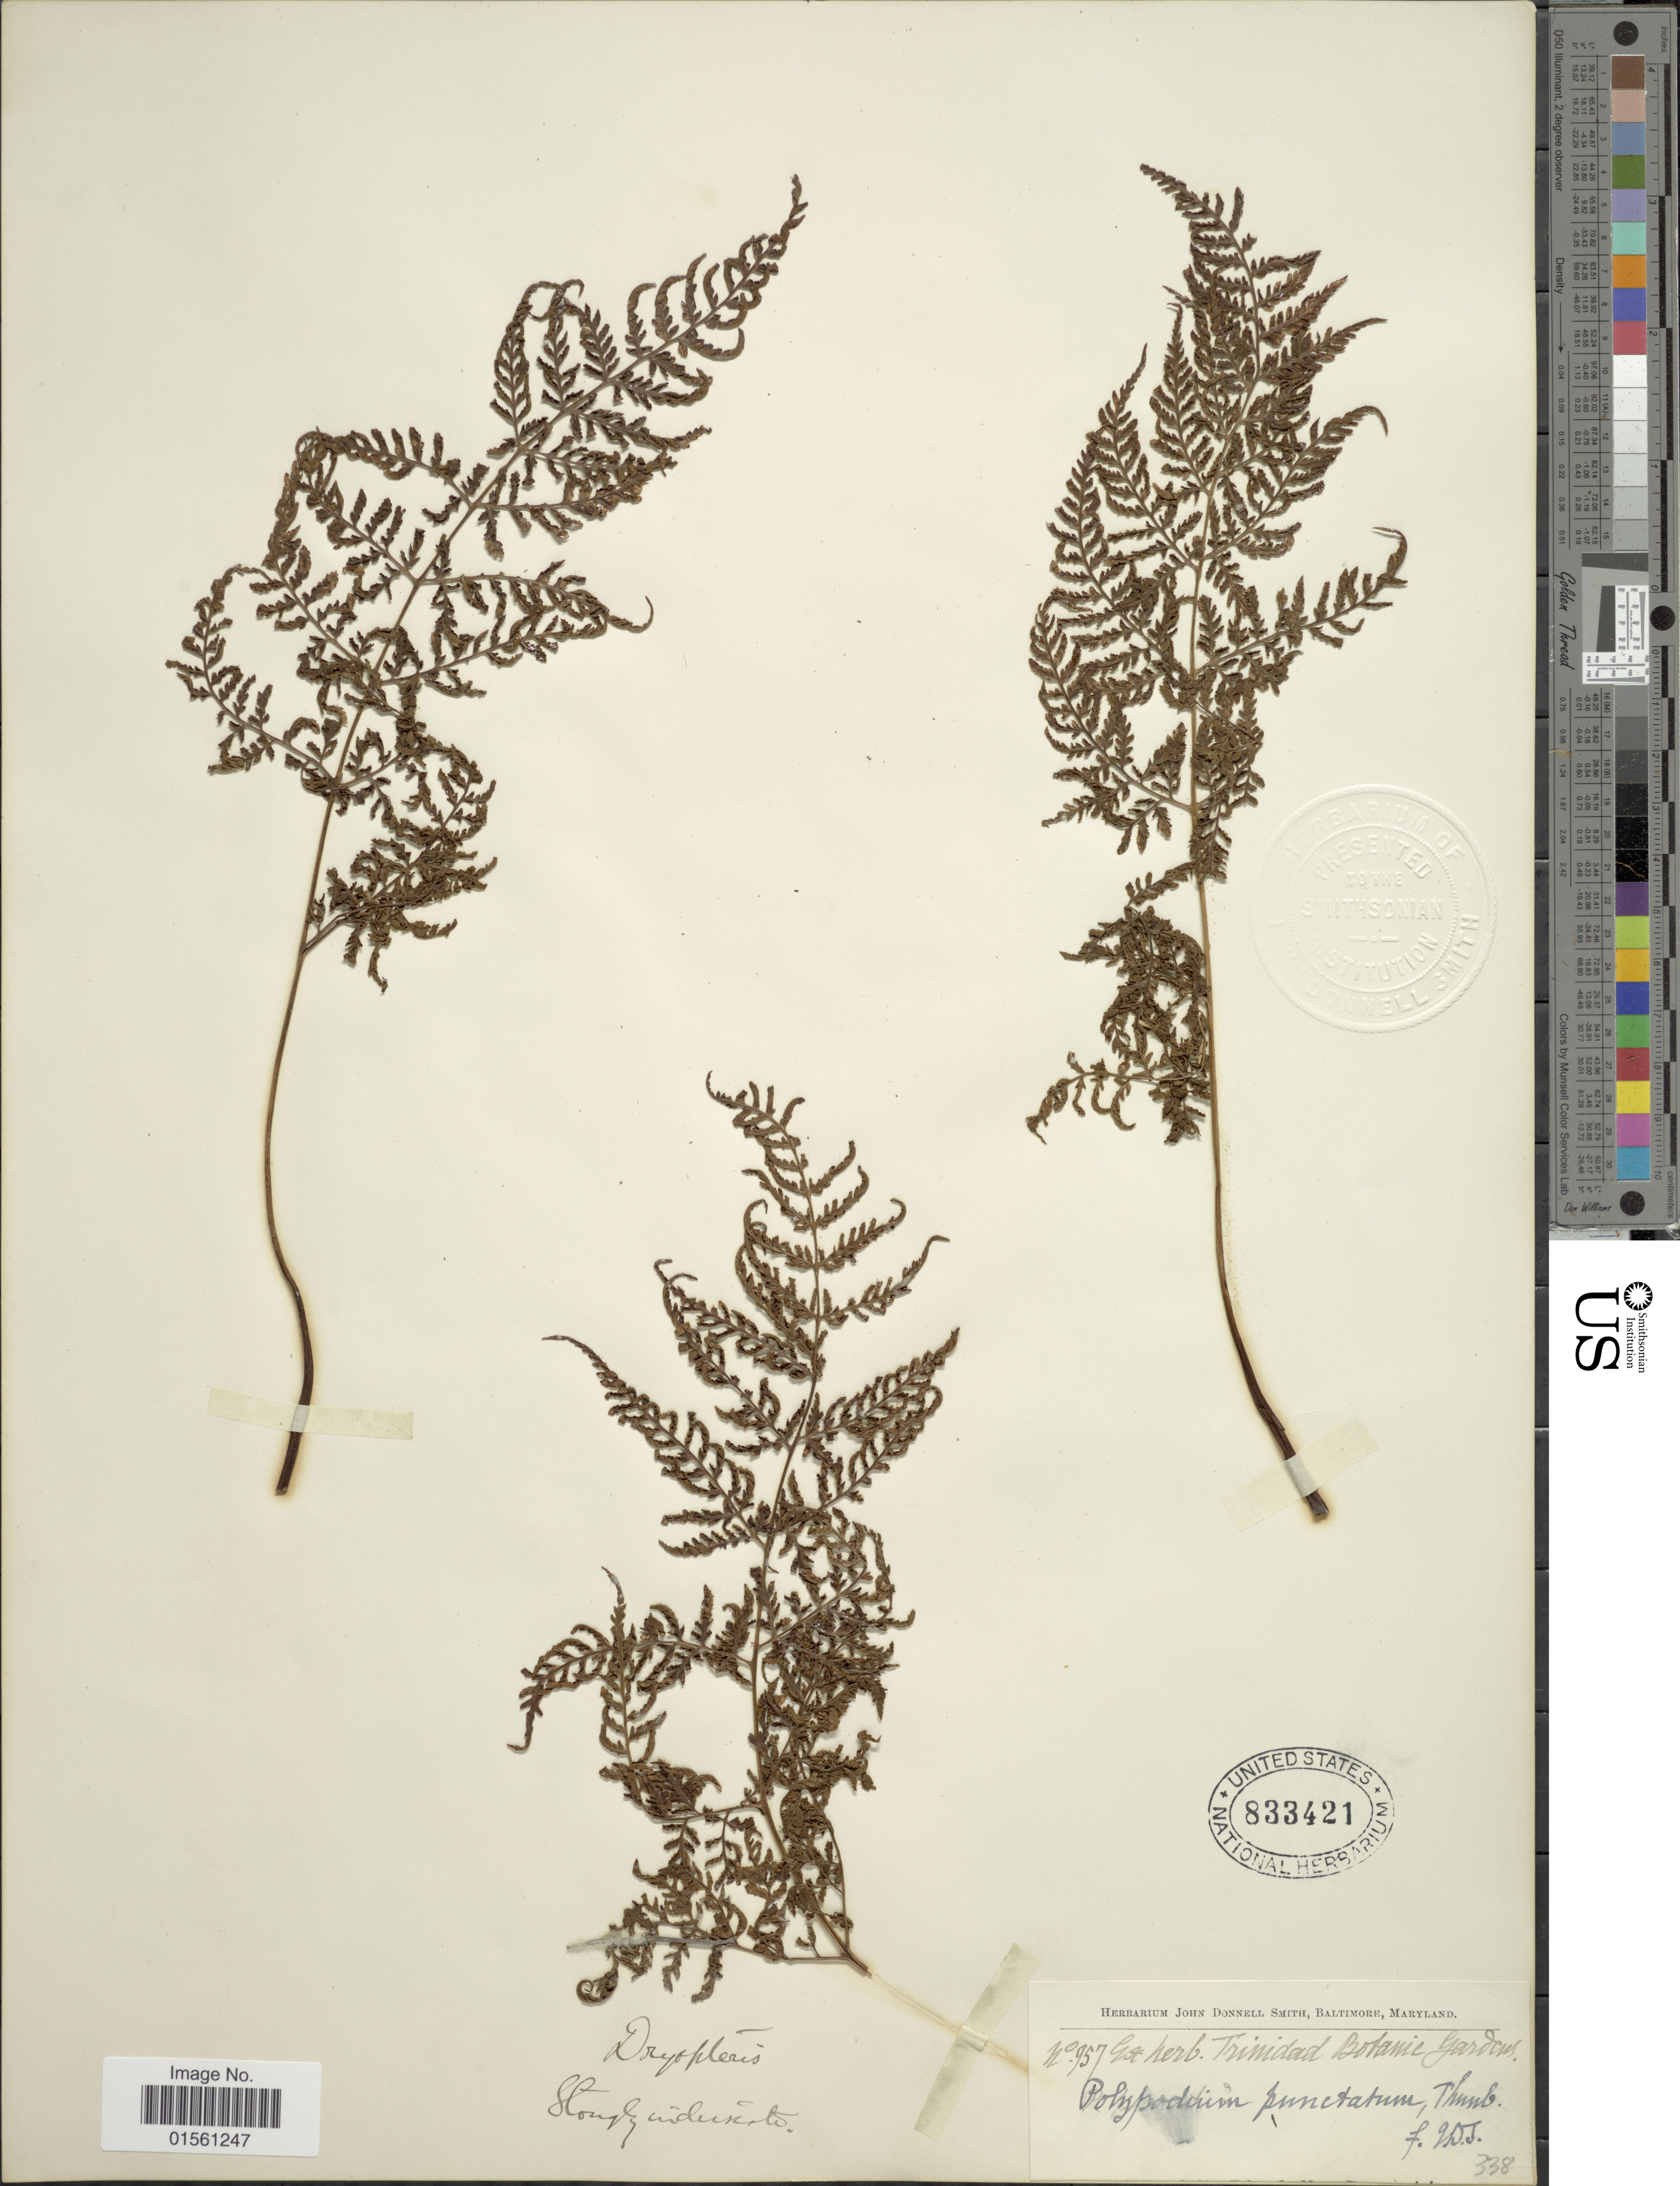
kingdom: Plantae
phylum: Tracheophyta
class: Polypodiopsida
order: Polypodiales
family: Dryopteridaceae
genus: Megalastrum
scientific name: Megalastrum sp.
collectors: ex herb. Bot. Gard. Trinidad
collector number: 957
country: Trinidad and Tobago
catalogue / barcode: US 833421